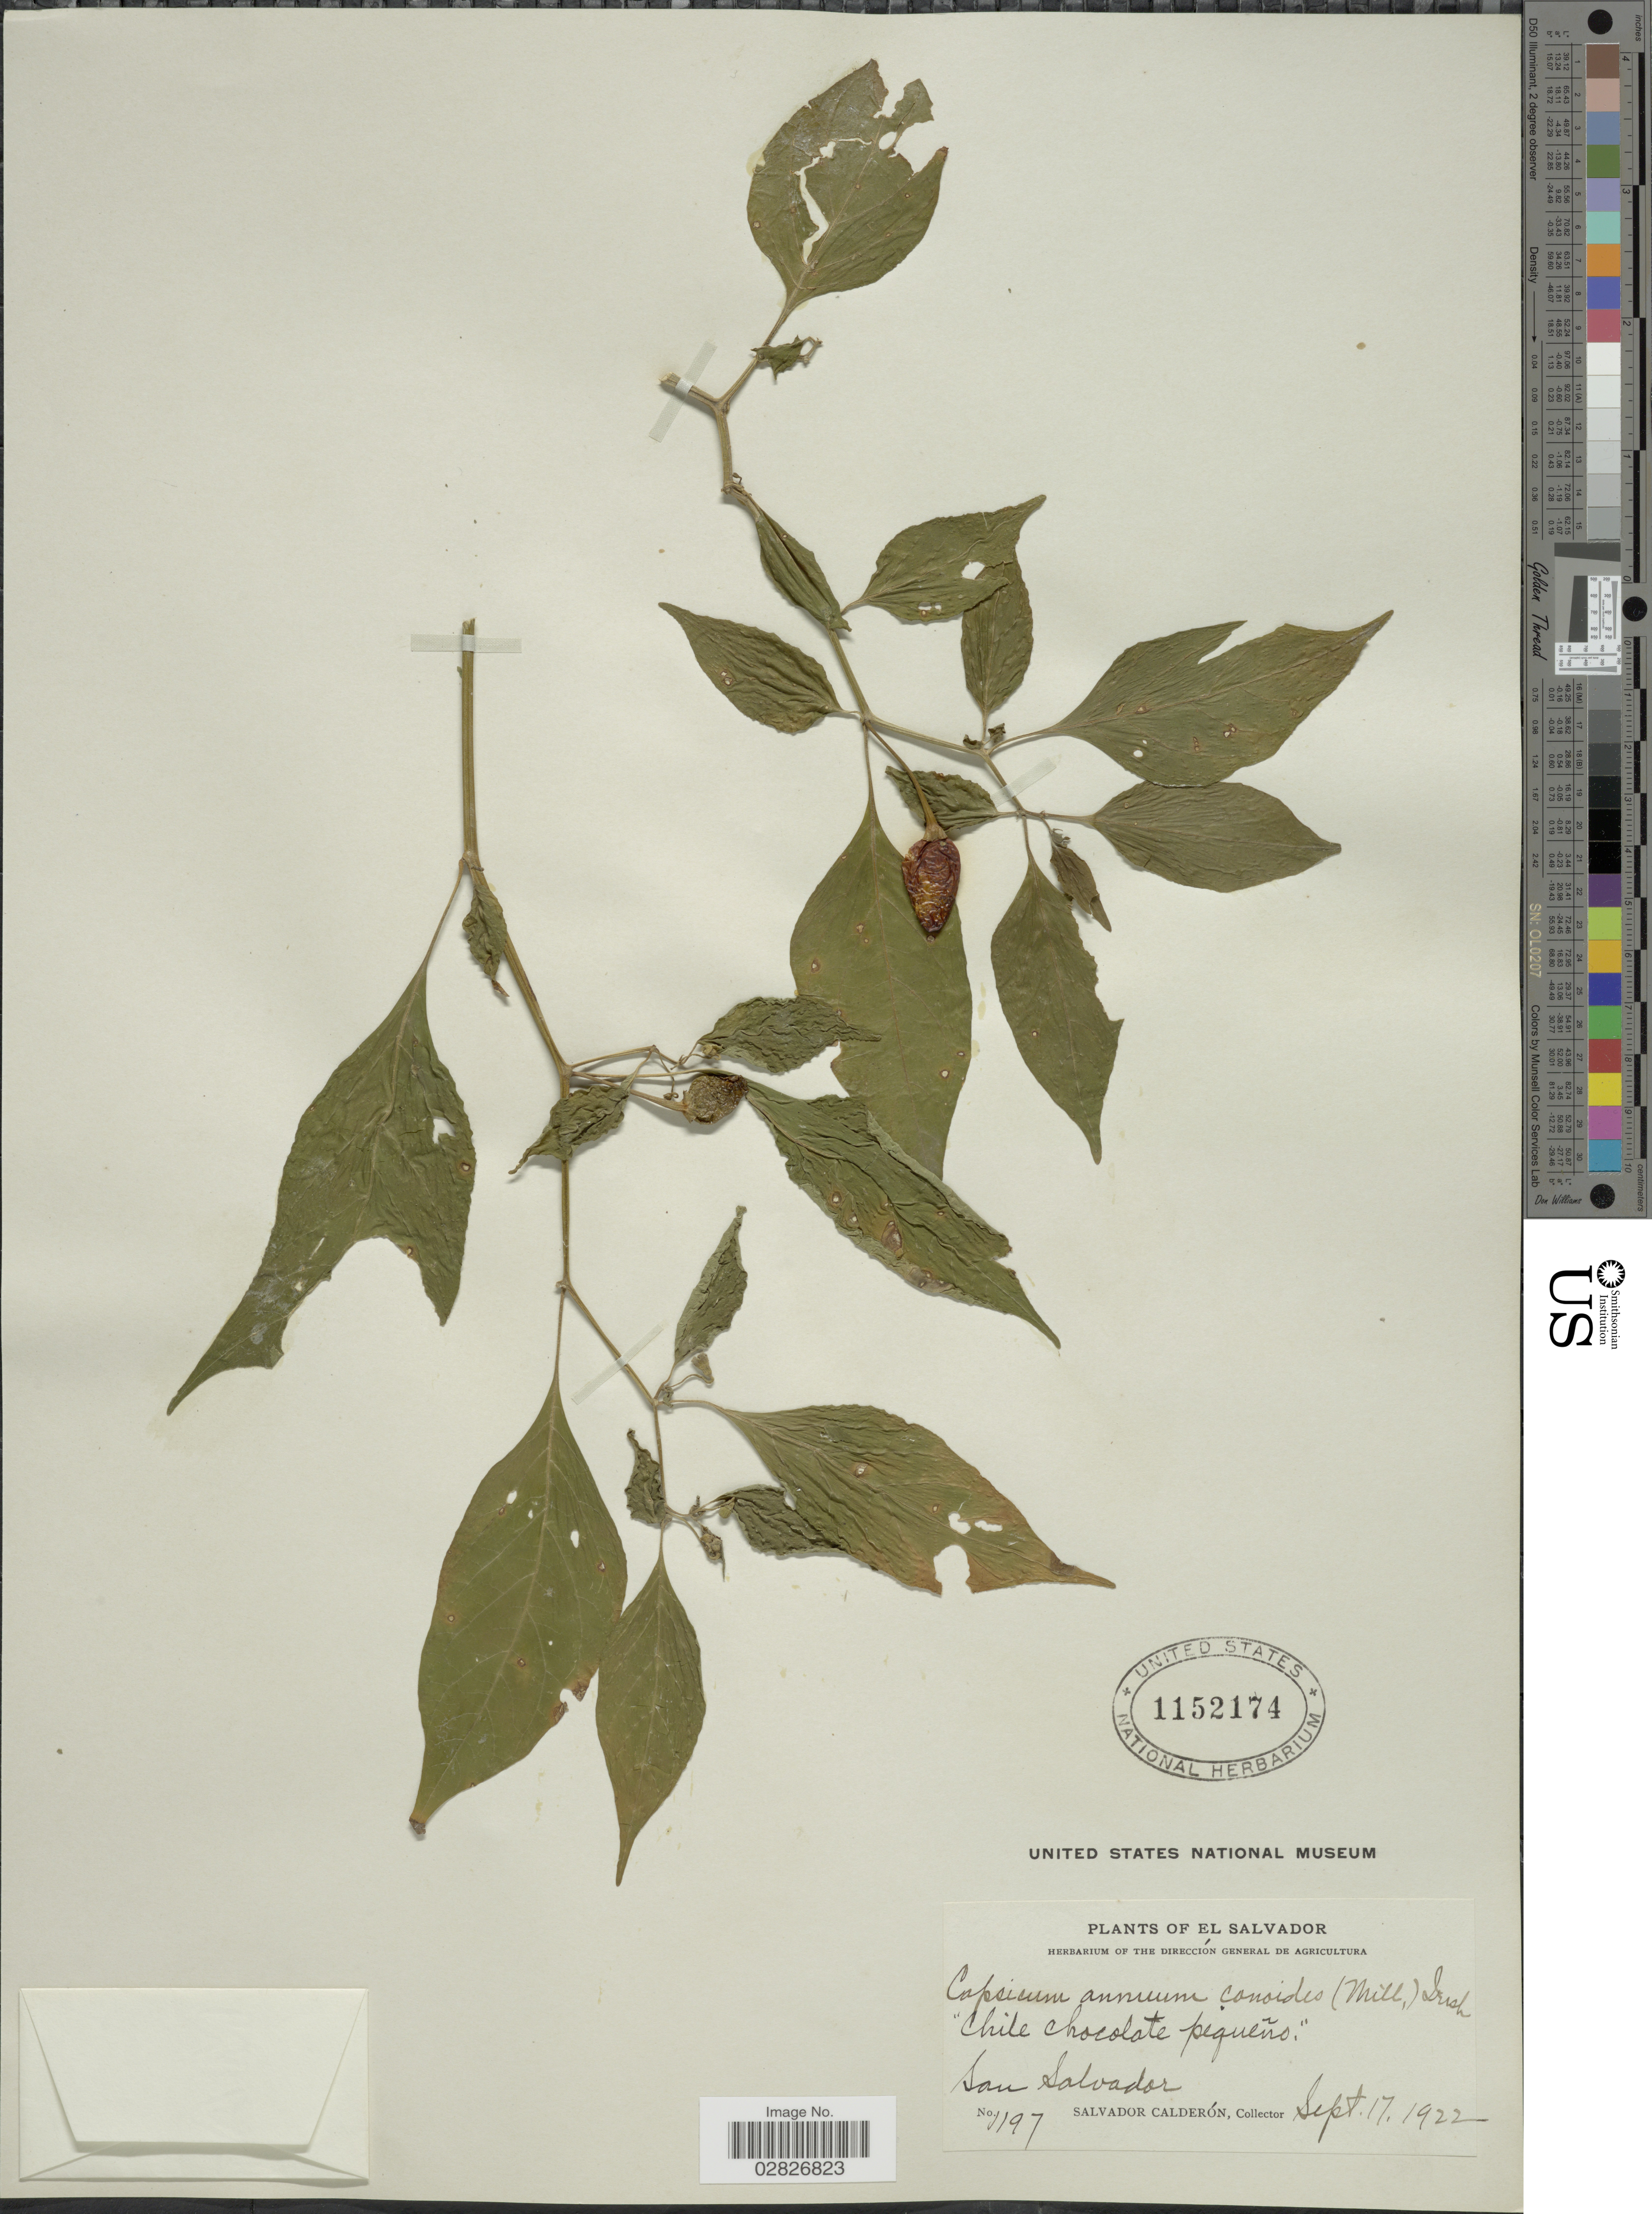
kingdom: Plantae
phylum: Tracheophyta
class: Magnoliopsida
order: Solanales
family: Solanaceae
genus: Capsicum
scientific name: Capsicum annuum var. conoides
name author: (Mill.) Irish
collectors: S. Calderón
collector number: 1197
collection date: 1922-09-17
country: El Salvador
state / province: San Salvador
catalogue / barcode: US 1152174